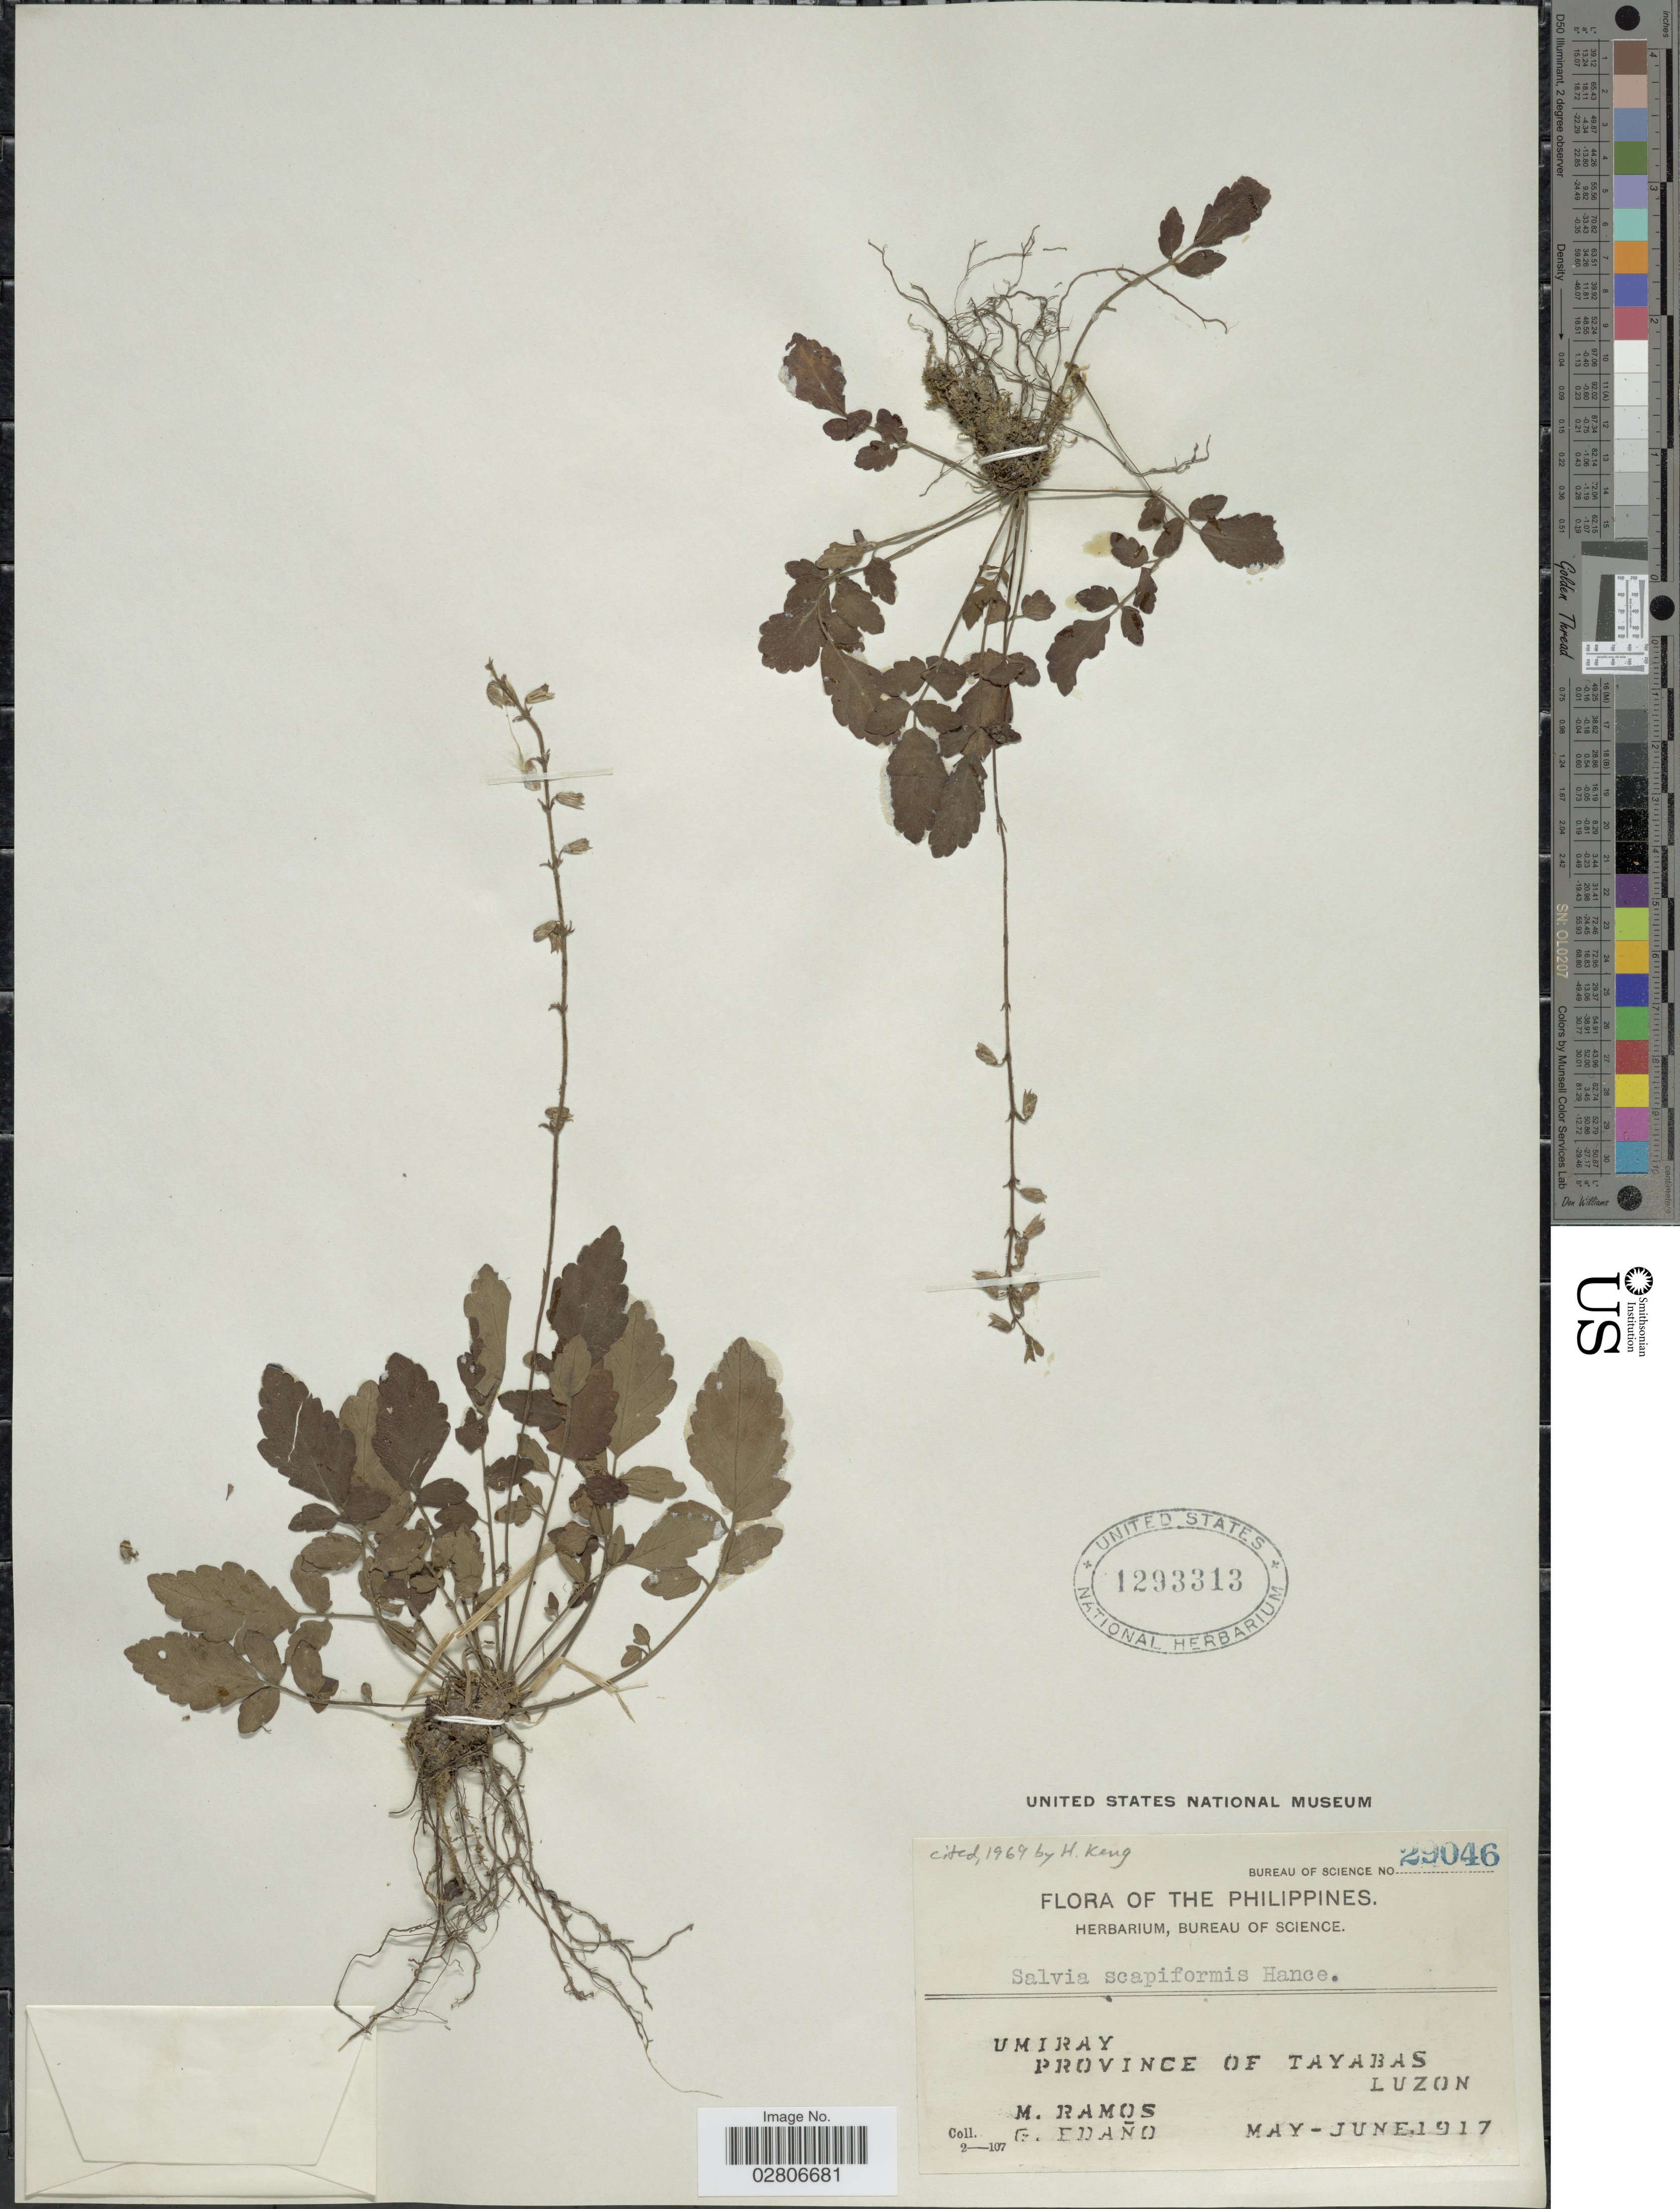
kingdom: Plantae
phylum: Tracheophyta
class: Magnoliopsida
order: Lamiales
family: Lamiaceae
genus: Salvia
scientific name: Salvia scapiformis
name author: Hance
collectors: M. Ramos & G. Edaño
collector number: Bureau of Science 29046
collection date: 1917-05/1917-06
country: Philippines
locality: Umiray, Province of Tayabas, Luzon.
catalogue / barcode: US 1293313